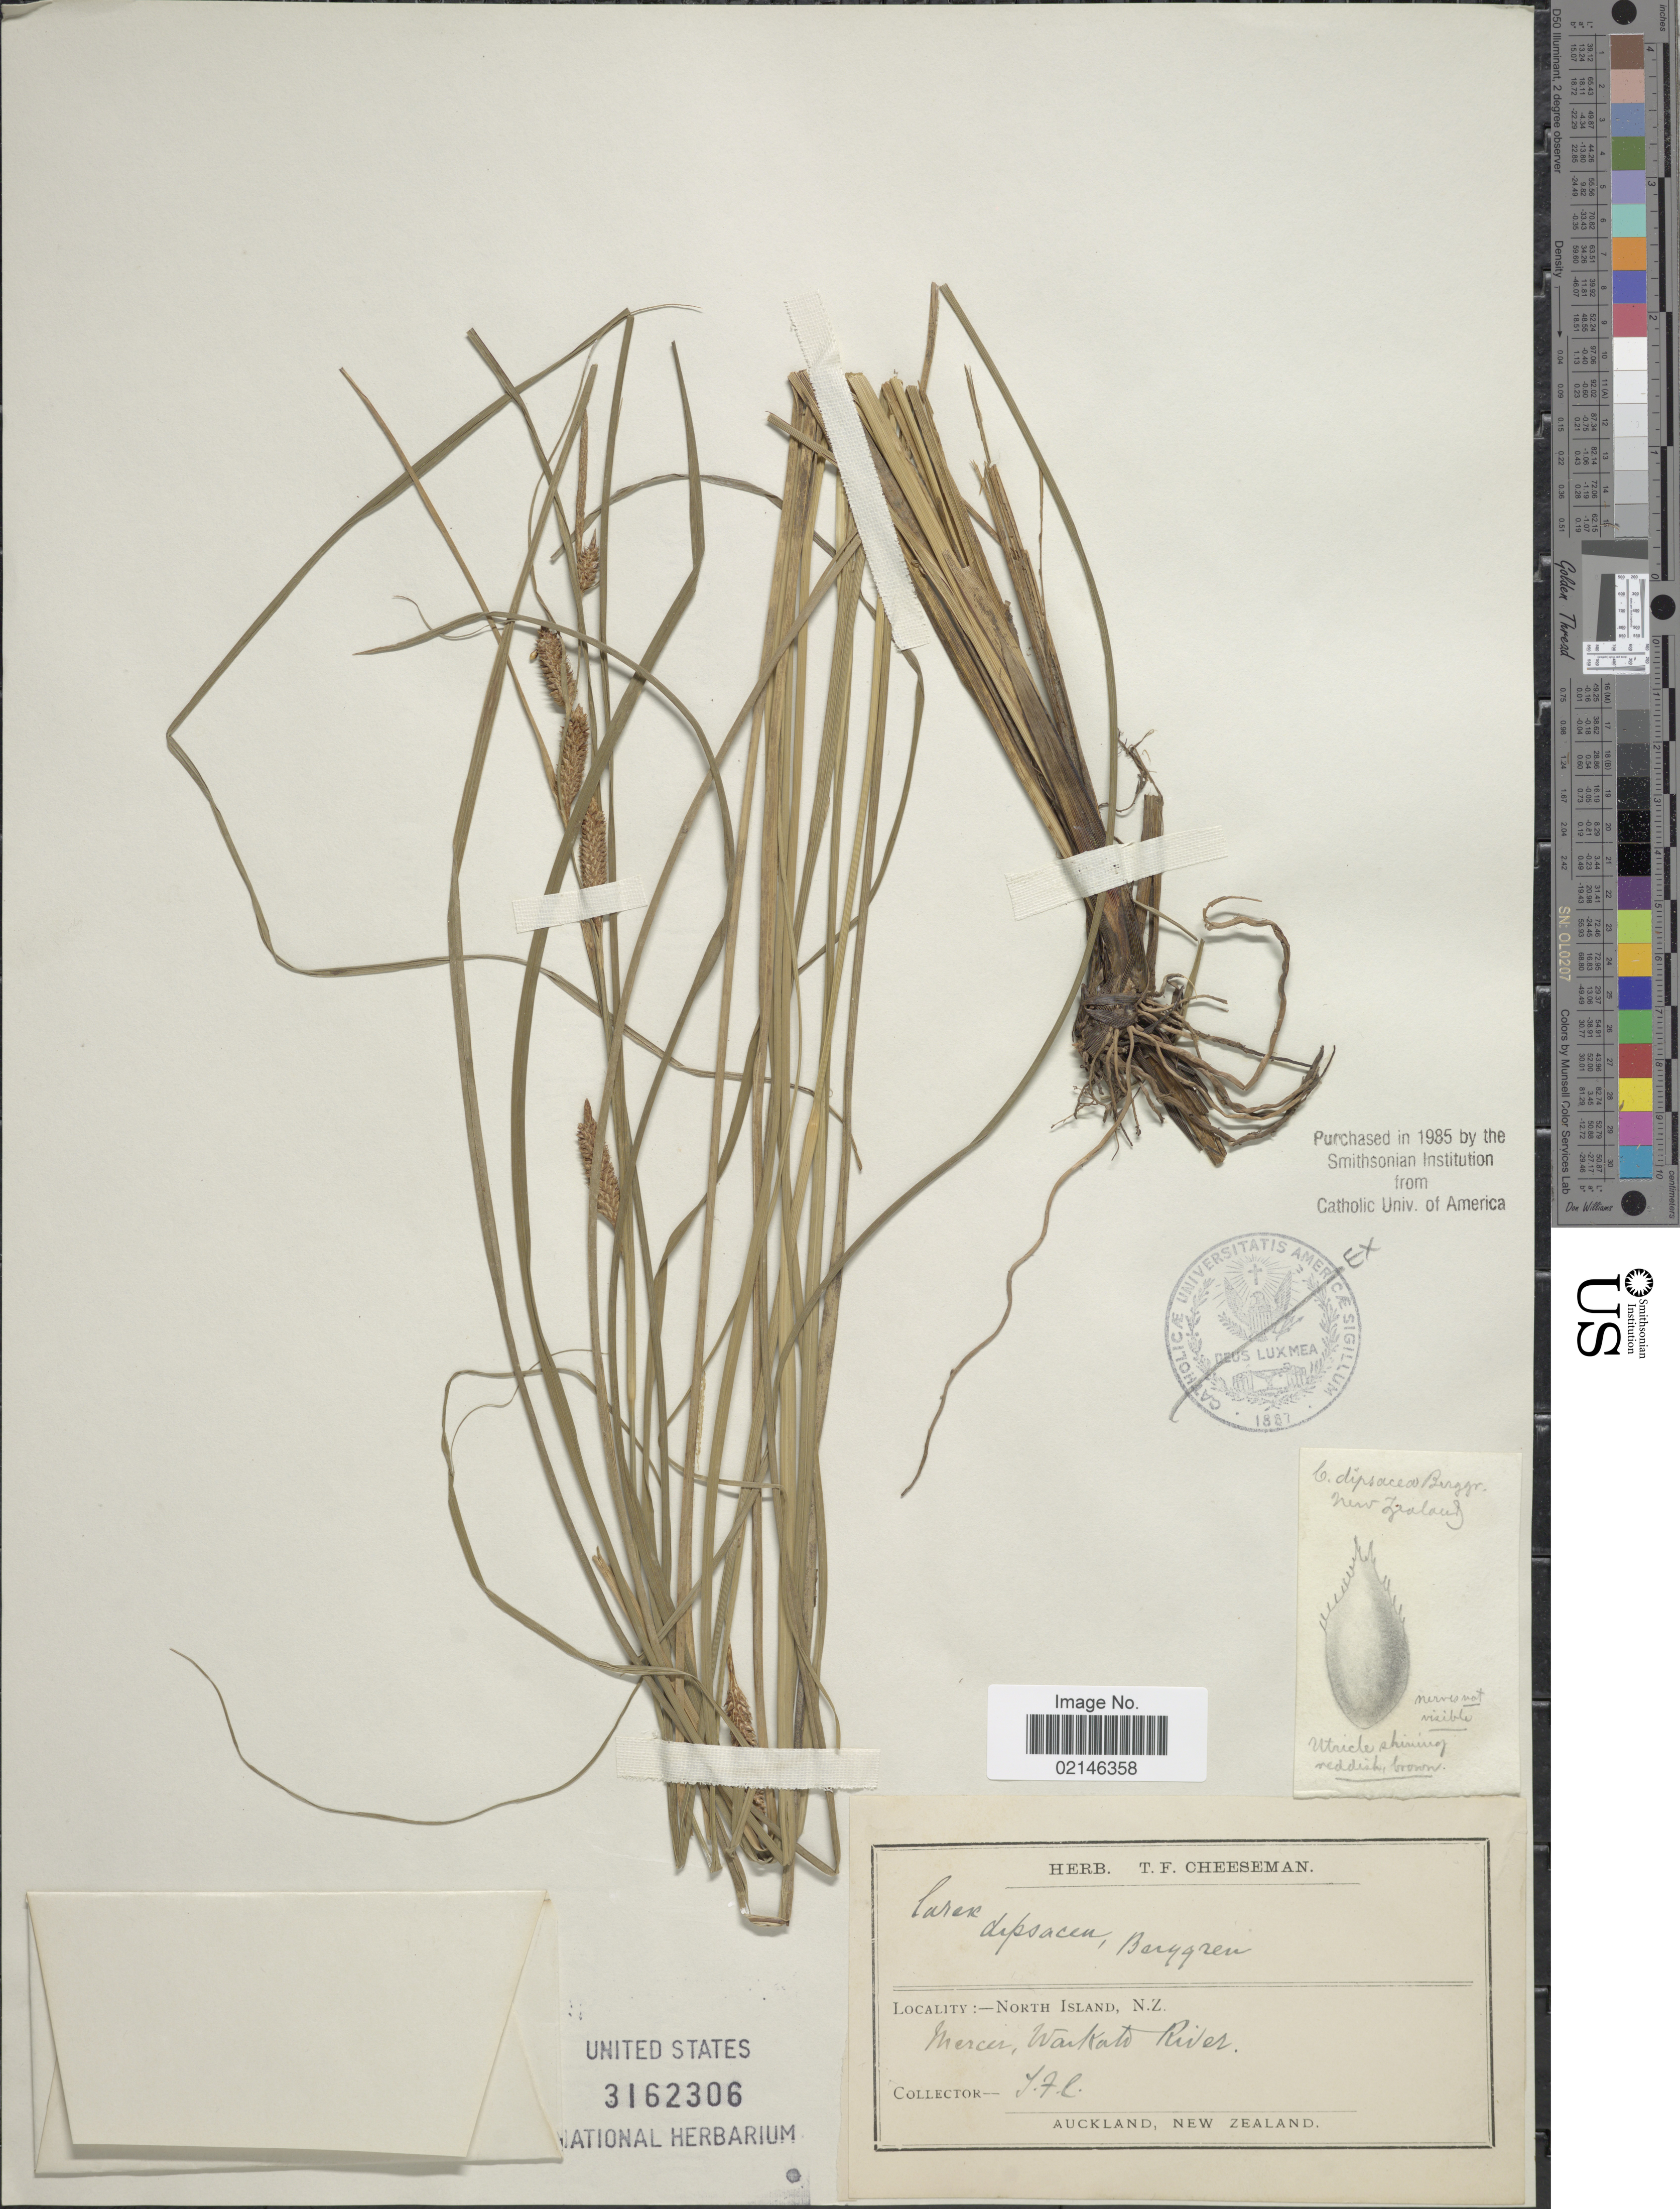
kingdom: Plantae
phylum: Tracheophyta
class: Liliopsida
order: Poales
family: Cyperaceae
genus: Carex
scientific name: Carex dipsacea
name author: Berggr.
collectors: T. F. Cheeseman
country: New Zealand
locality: North Island. Mercer, Waikato Valley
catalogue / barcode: US 3162306